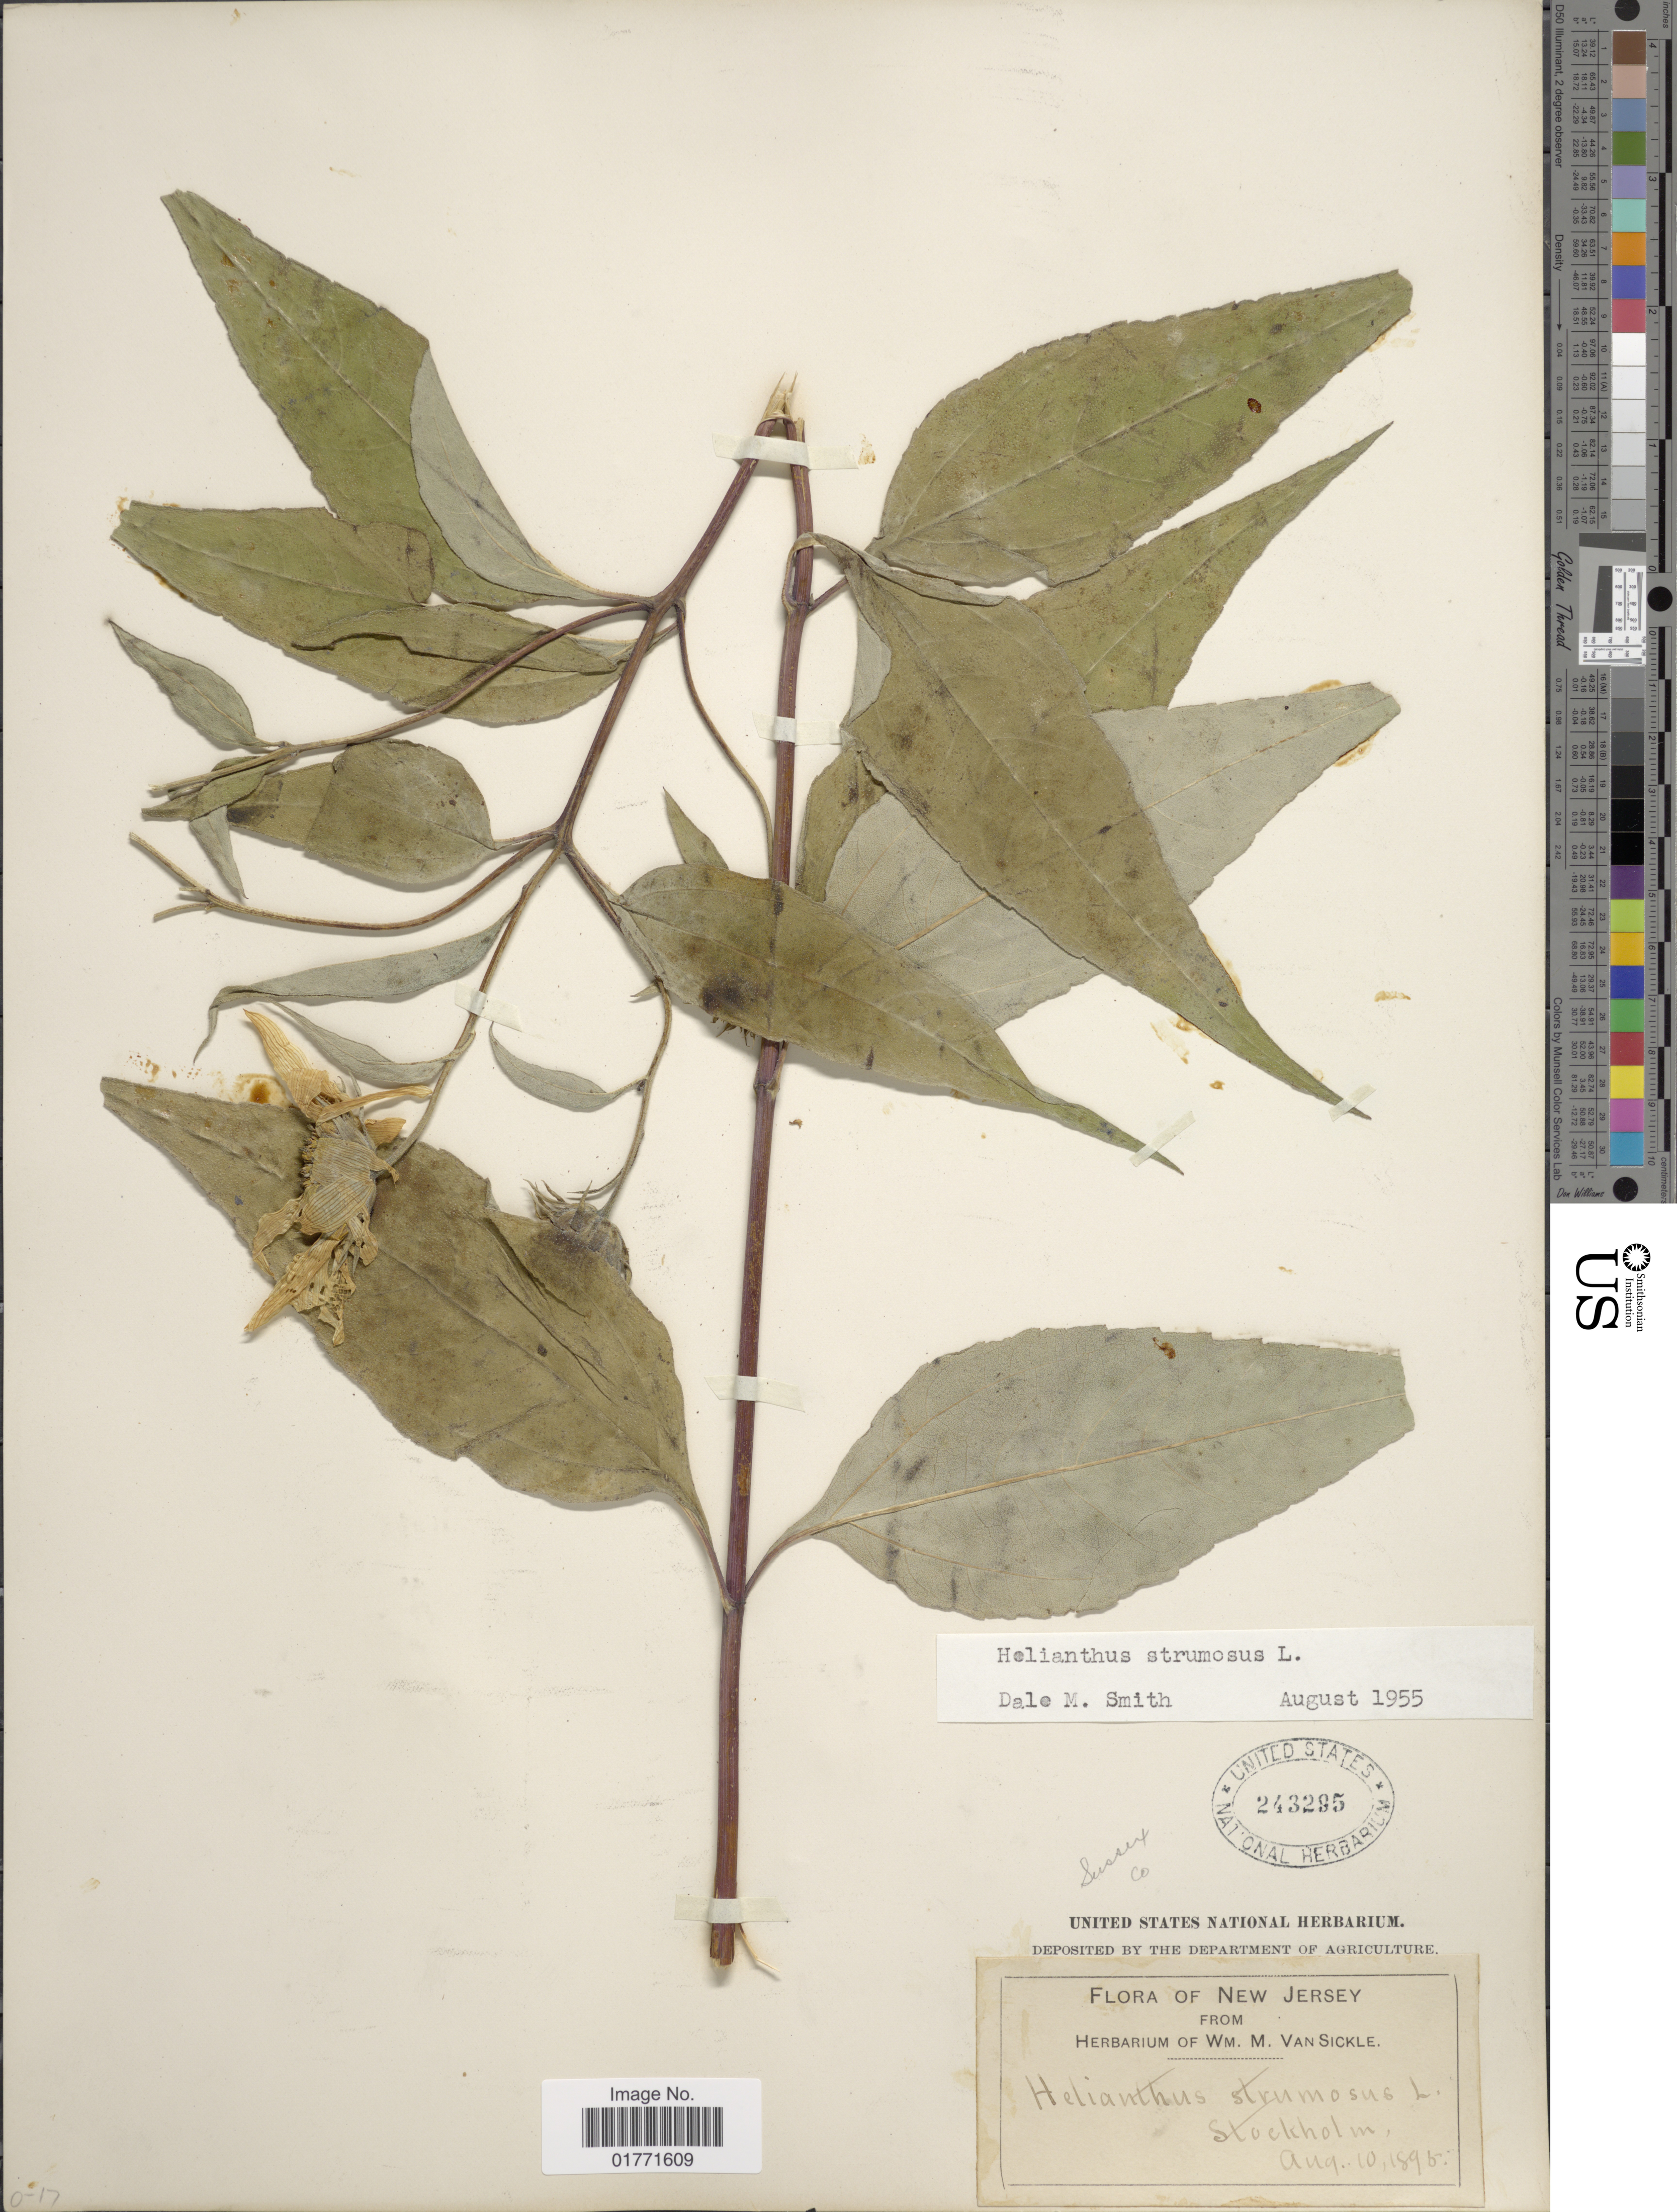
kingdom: Plantae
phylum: Tracheophyta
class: Magnoliopsida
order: Asterales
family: Asteraceae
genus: Helianthus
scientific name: Helianthus strumosus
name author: L.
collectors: ex herb. Wm. M. Van Sickle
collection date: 1895-08-10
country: United States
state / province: New Jersey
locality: New Jersey. Stockholm.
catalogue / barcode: US 243295